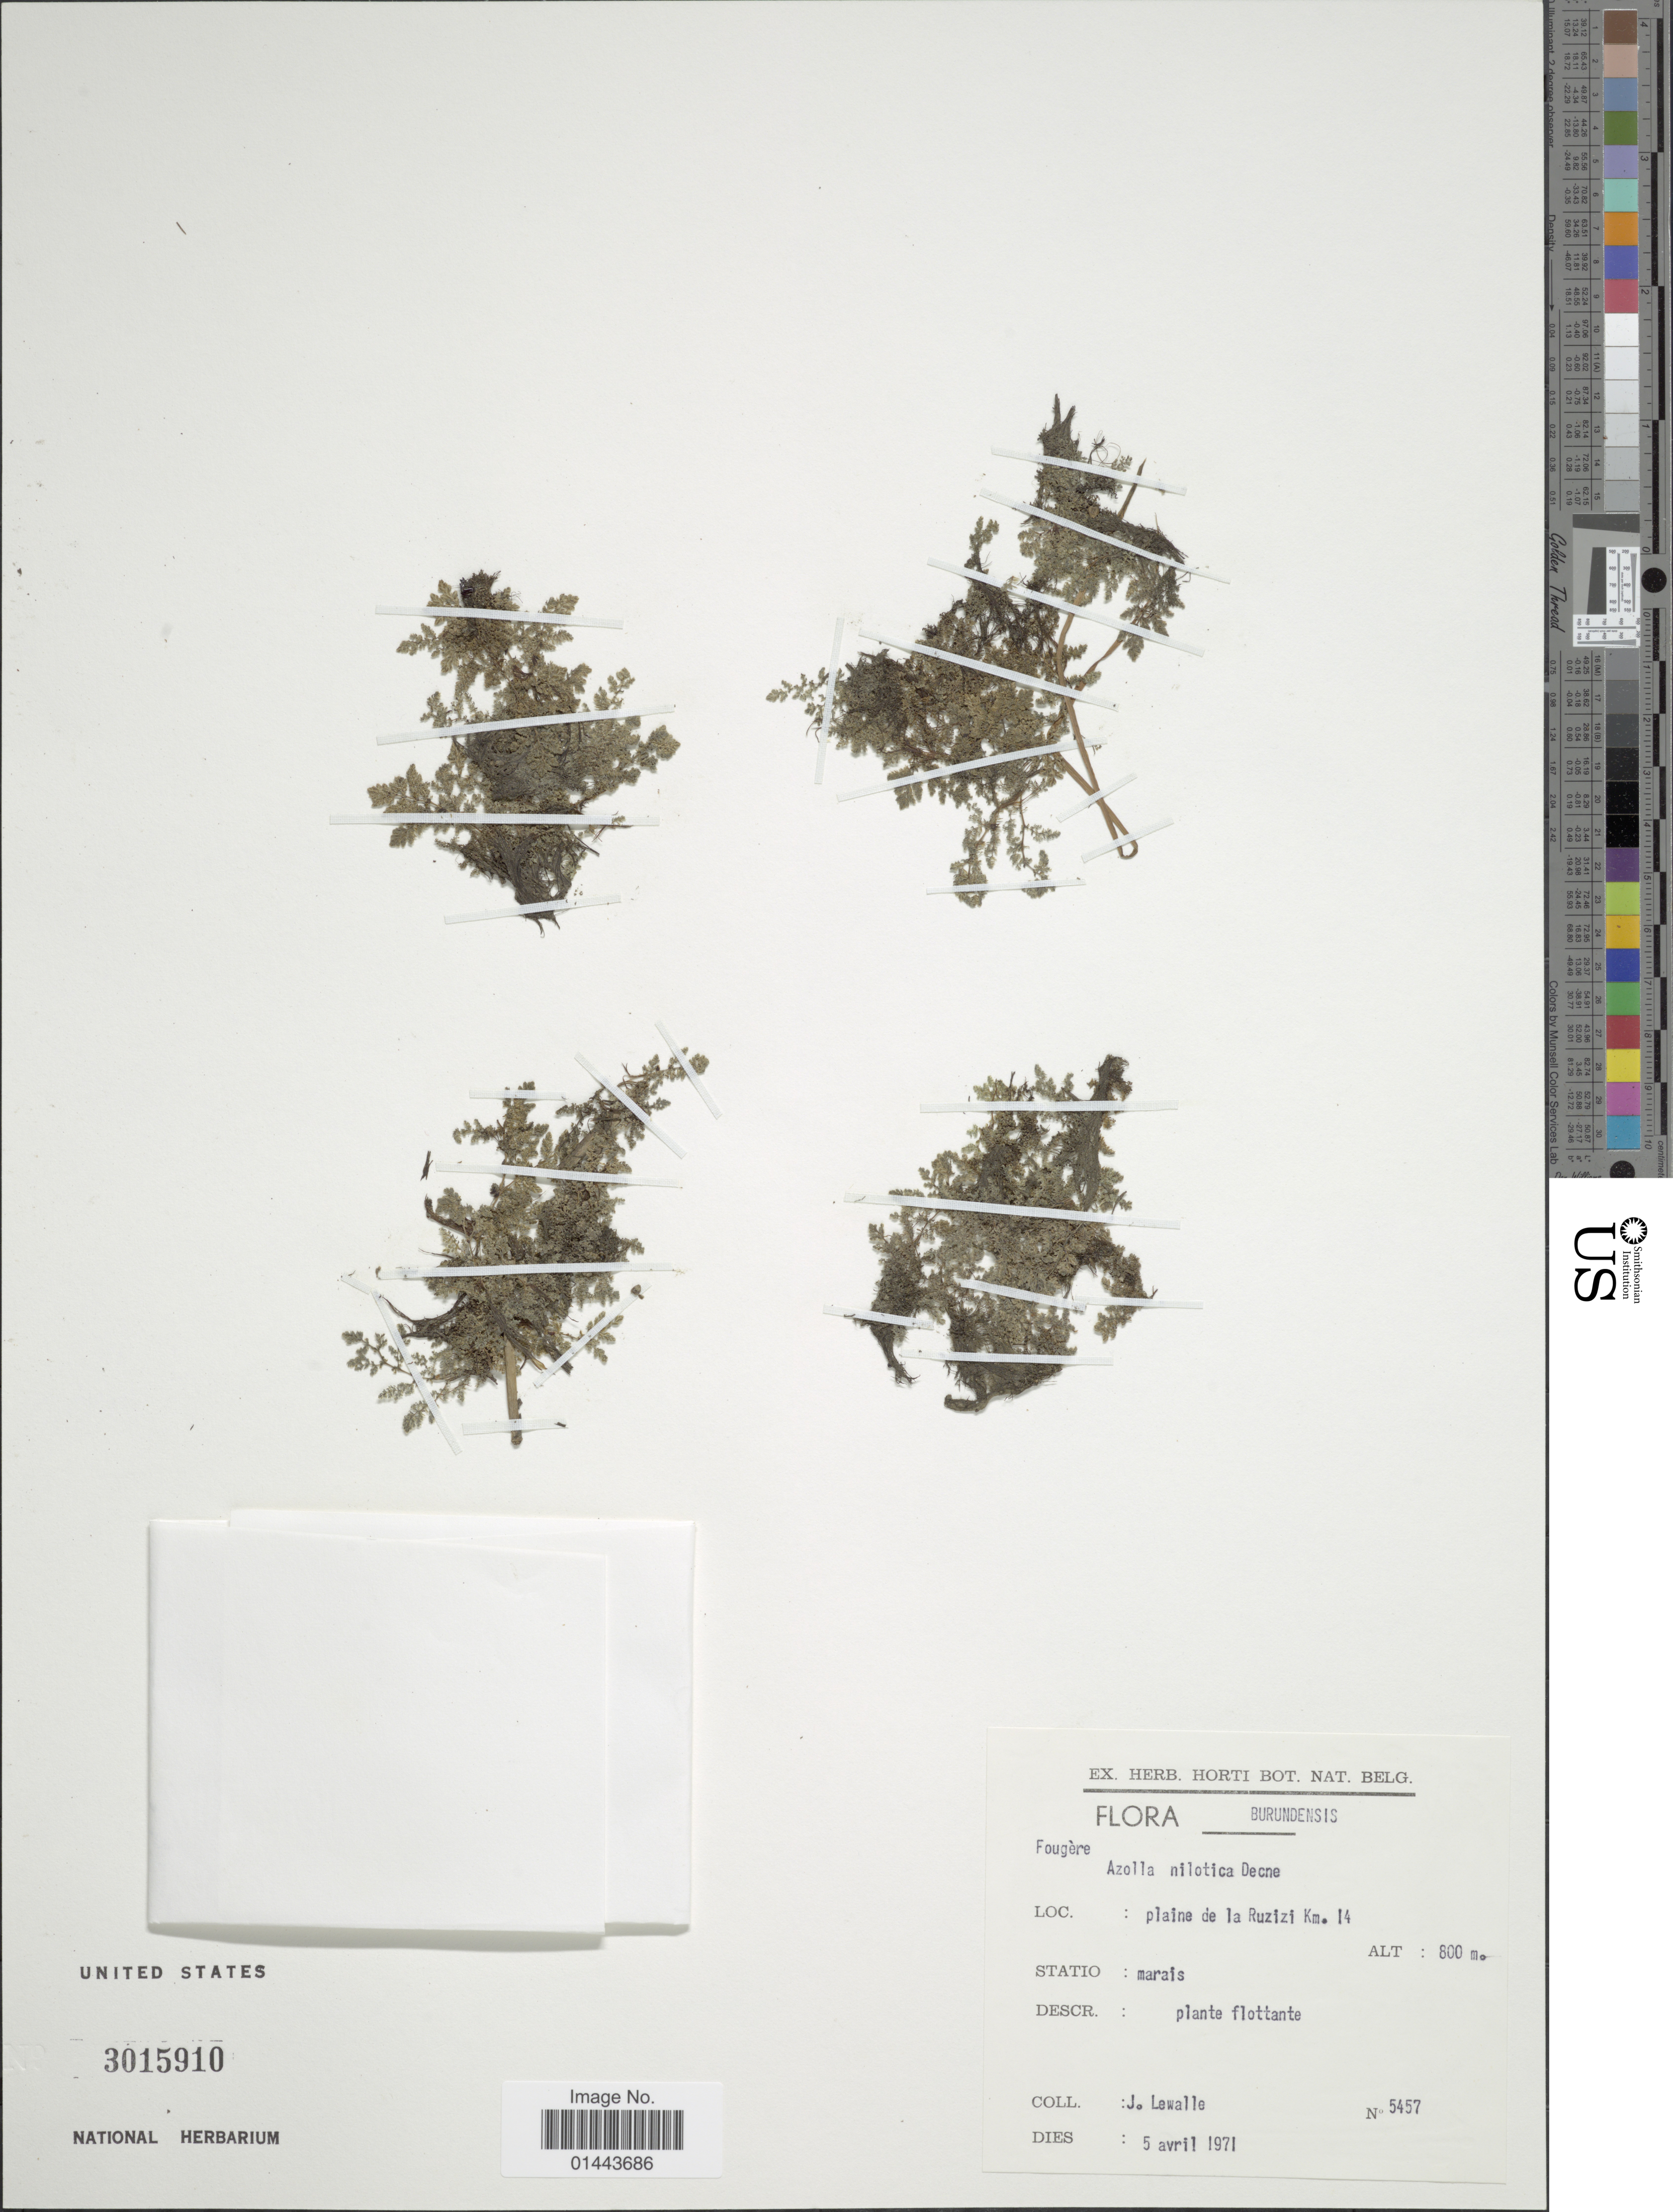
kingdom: Plantae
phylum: Tracheophyta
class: Polypodiopsida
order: Salviniales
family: Salviniaceae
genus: Azolla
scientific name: Azolla nilotica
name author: Decne. ex Mett.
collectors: J. Lewalle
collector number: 5457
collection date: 1971-04-05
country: Burundi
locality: Plaine de la Ruzizi Km. 14. marais.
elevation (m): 800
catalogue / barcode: US 3015910